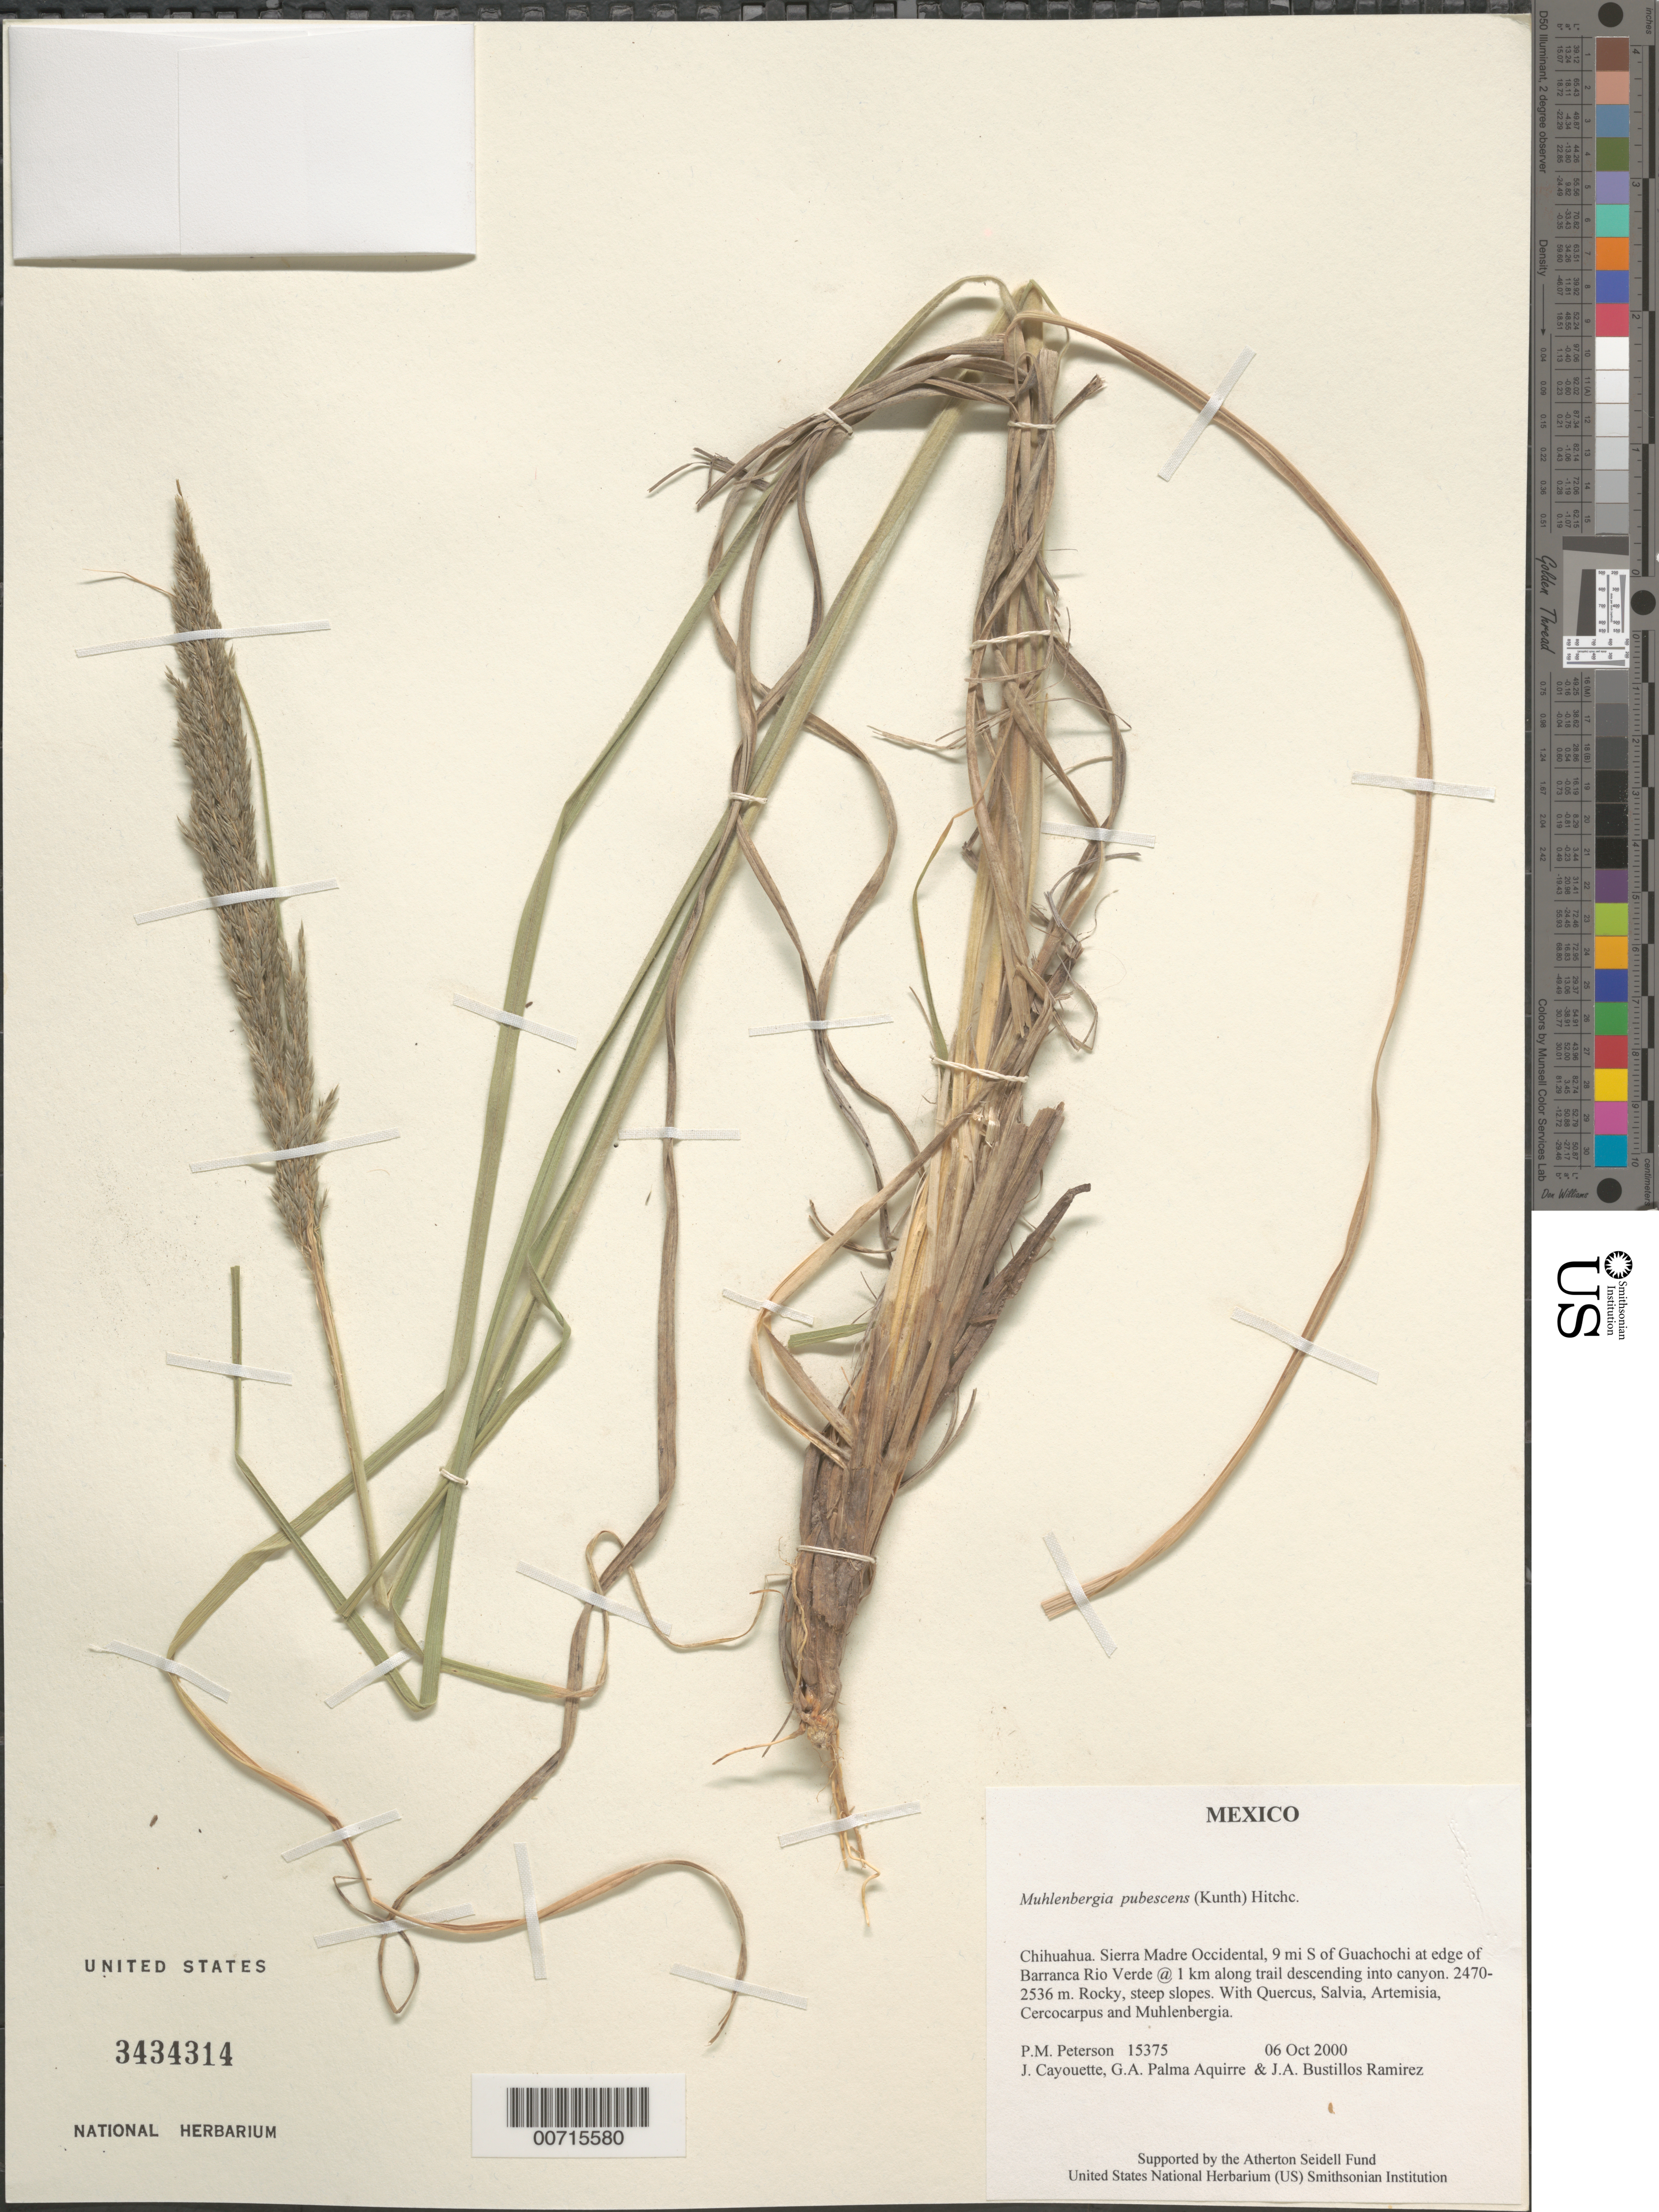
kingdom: Plantae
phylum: Tracheophyta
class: Liliopsida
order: Poales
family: Poaceae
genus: Muhlenbergia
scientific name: Muhlenbergia pubescens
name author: (Kunth) Hitchc.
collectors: P. M. Peterson, J. Cayouette, G. Palma Aquirre & J. Bustillos Ramírez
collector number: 15375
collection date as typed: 06 Oct 2000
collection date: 2000-10-06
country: Mexico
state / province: Chihuahua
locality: Sierra Madre Occidental, 9 mi S of Guachochi at edge of Barranca Rio Verde @ 1 km along trail descending into canyon.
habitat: Rocky, steep slopes.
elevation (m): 2470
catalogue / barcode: US 3434314